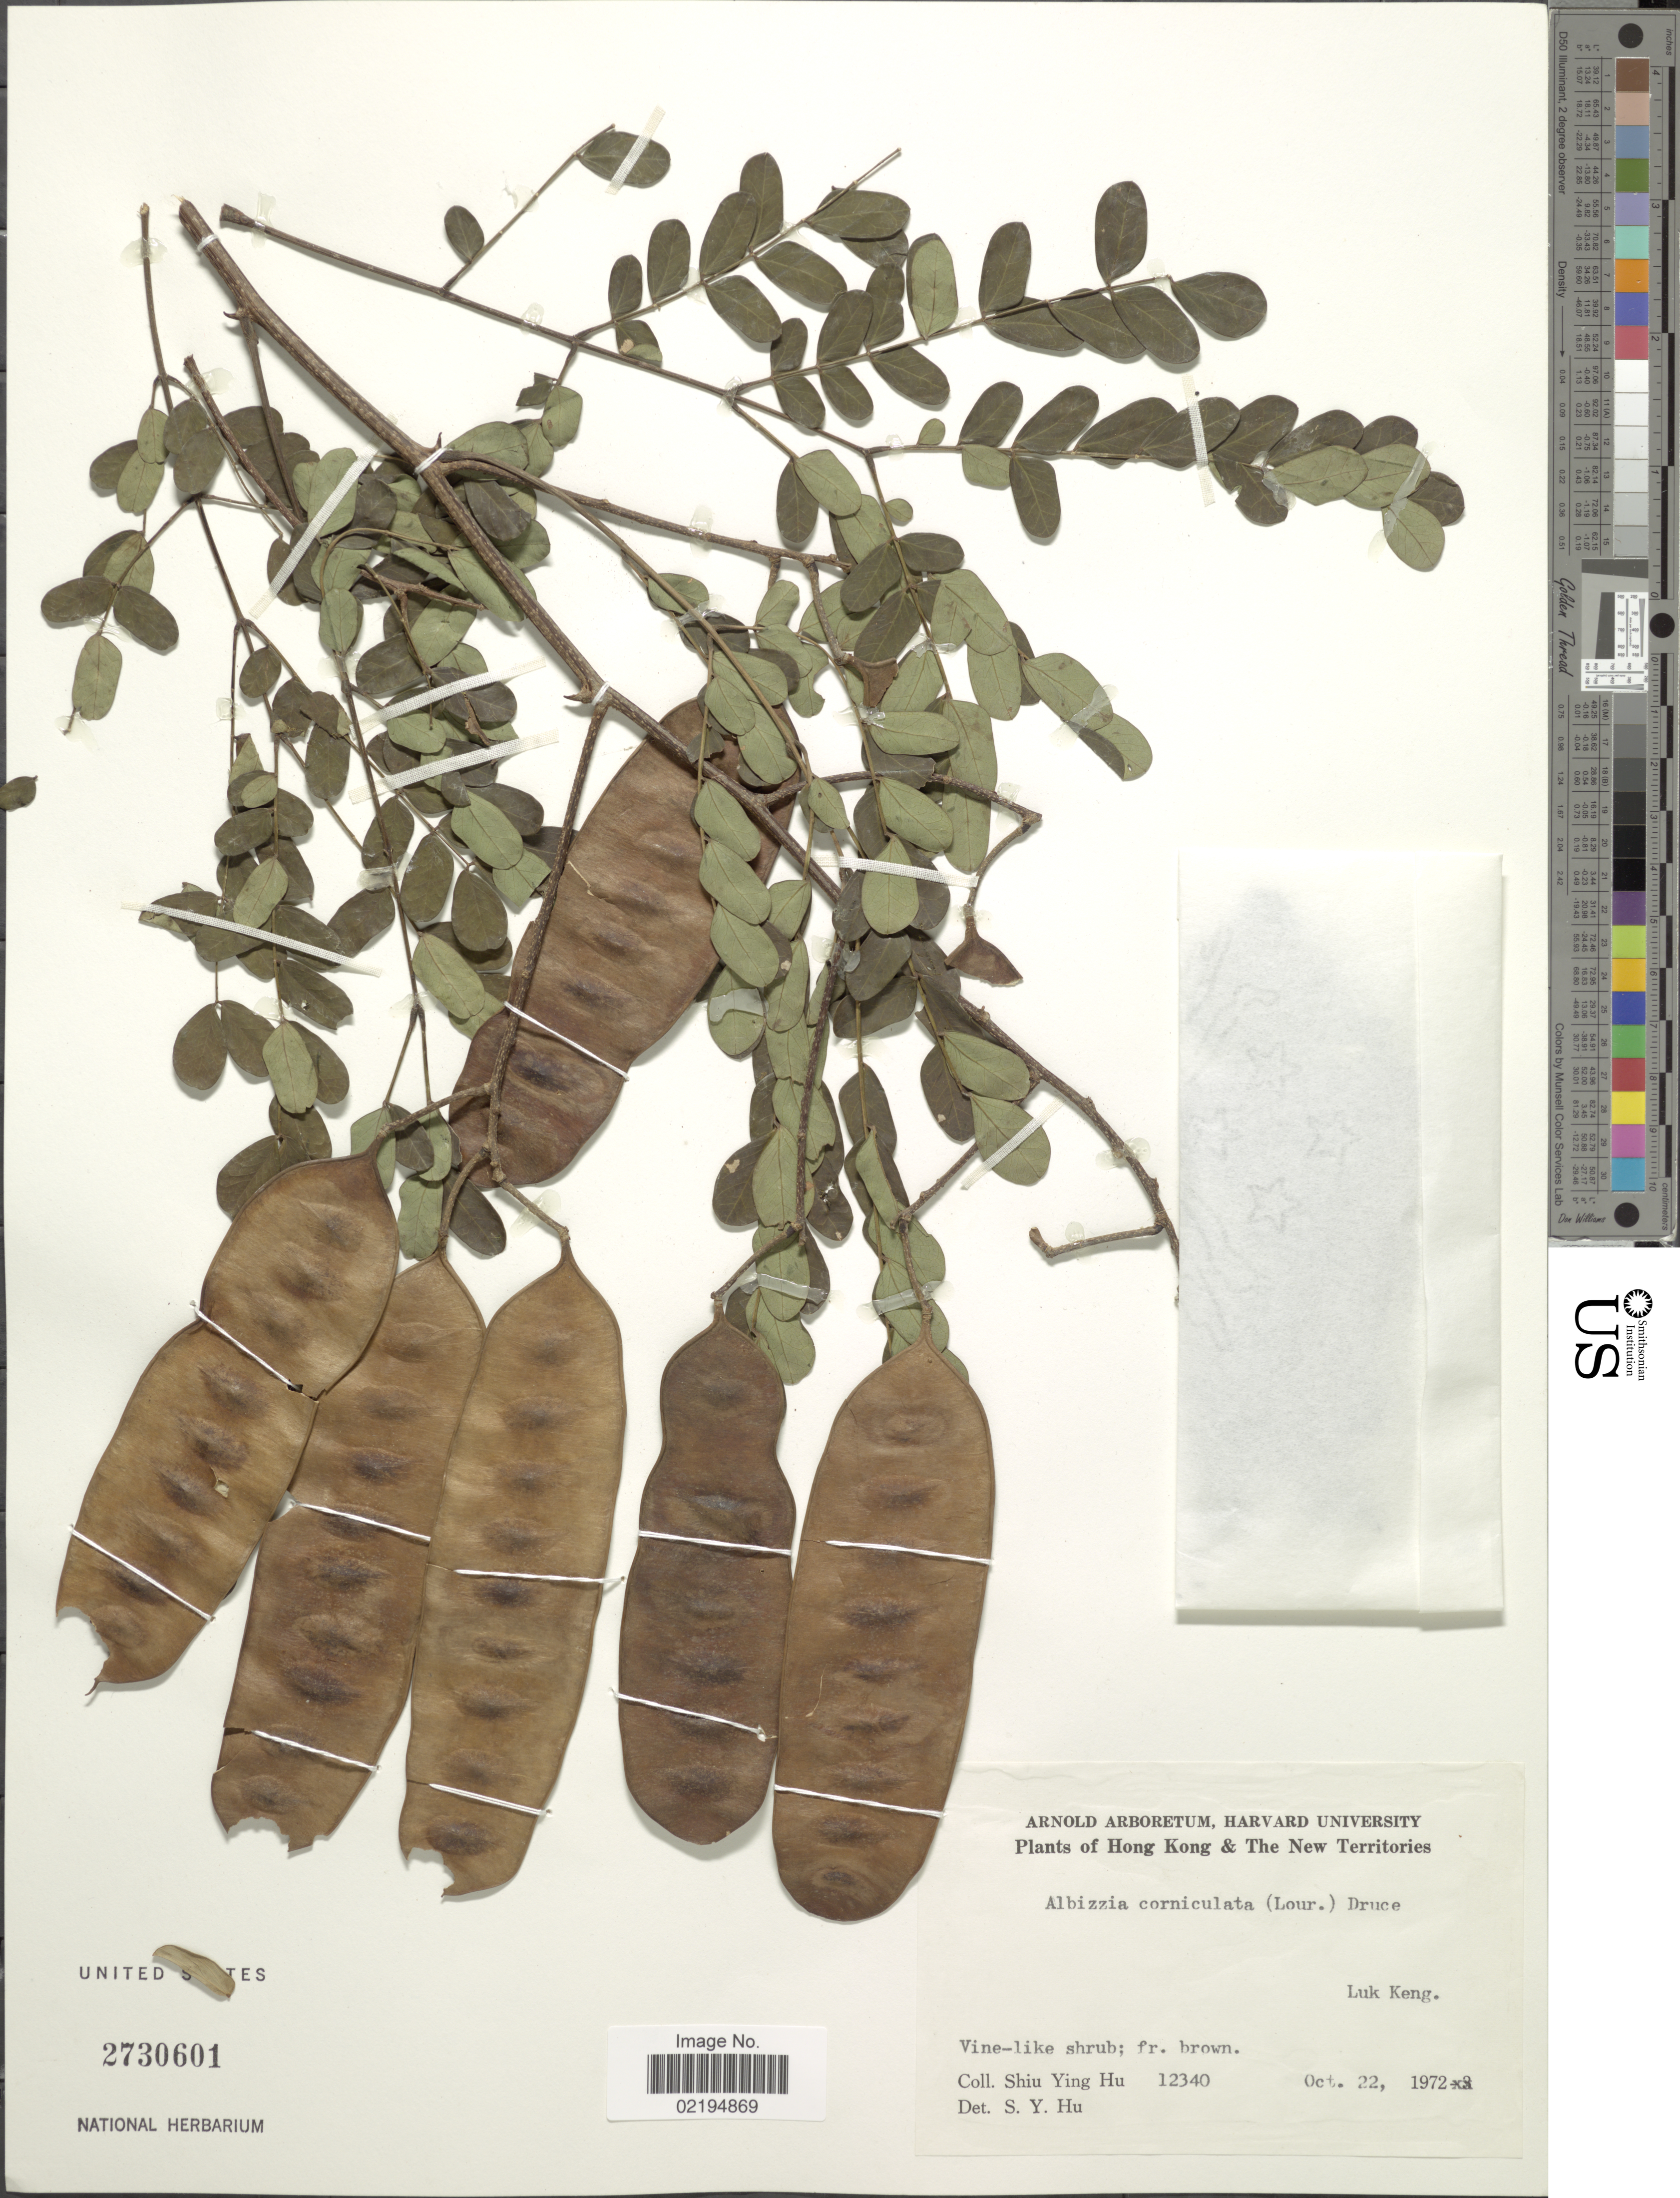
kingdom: Plantae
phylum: Tracheophyta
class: Magnoliopsida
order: Fabales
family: Fabaceae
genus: Albizia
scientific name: Albizia corniculata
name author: (Lour.) Druce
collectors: S. Y. Hu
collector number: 12340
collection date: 1972-10-22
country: China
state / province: Hong Kong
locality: Hong Kong & The New Territories, Luk Keng.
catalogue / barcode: US 2730601